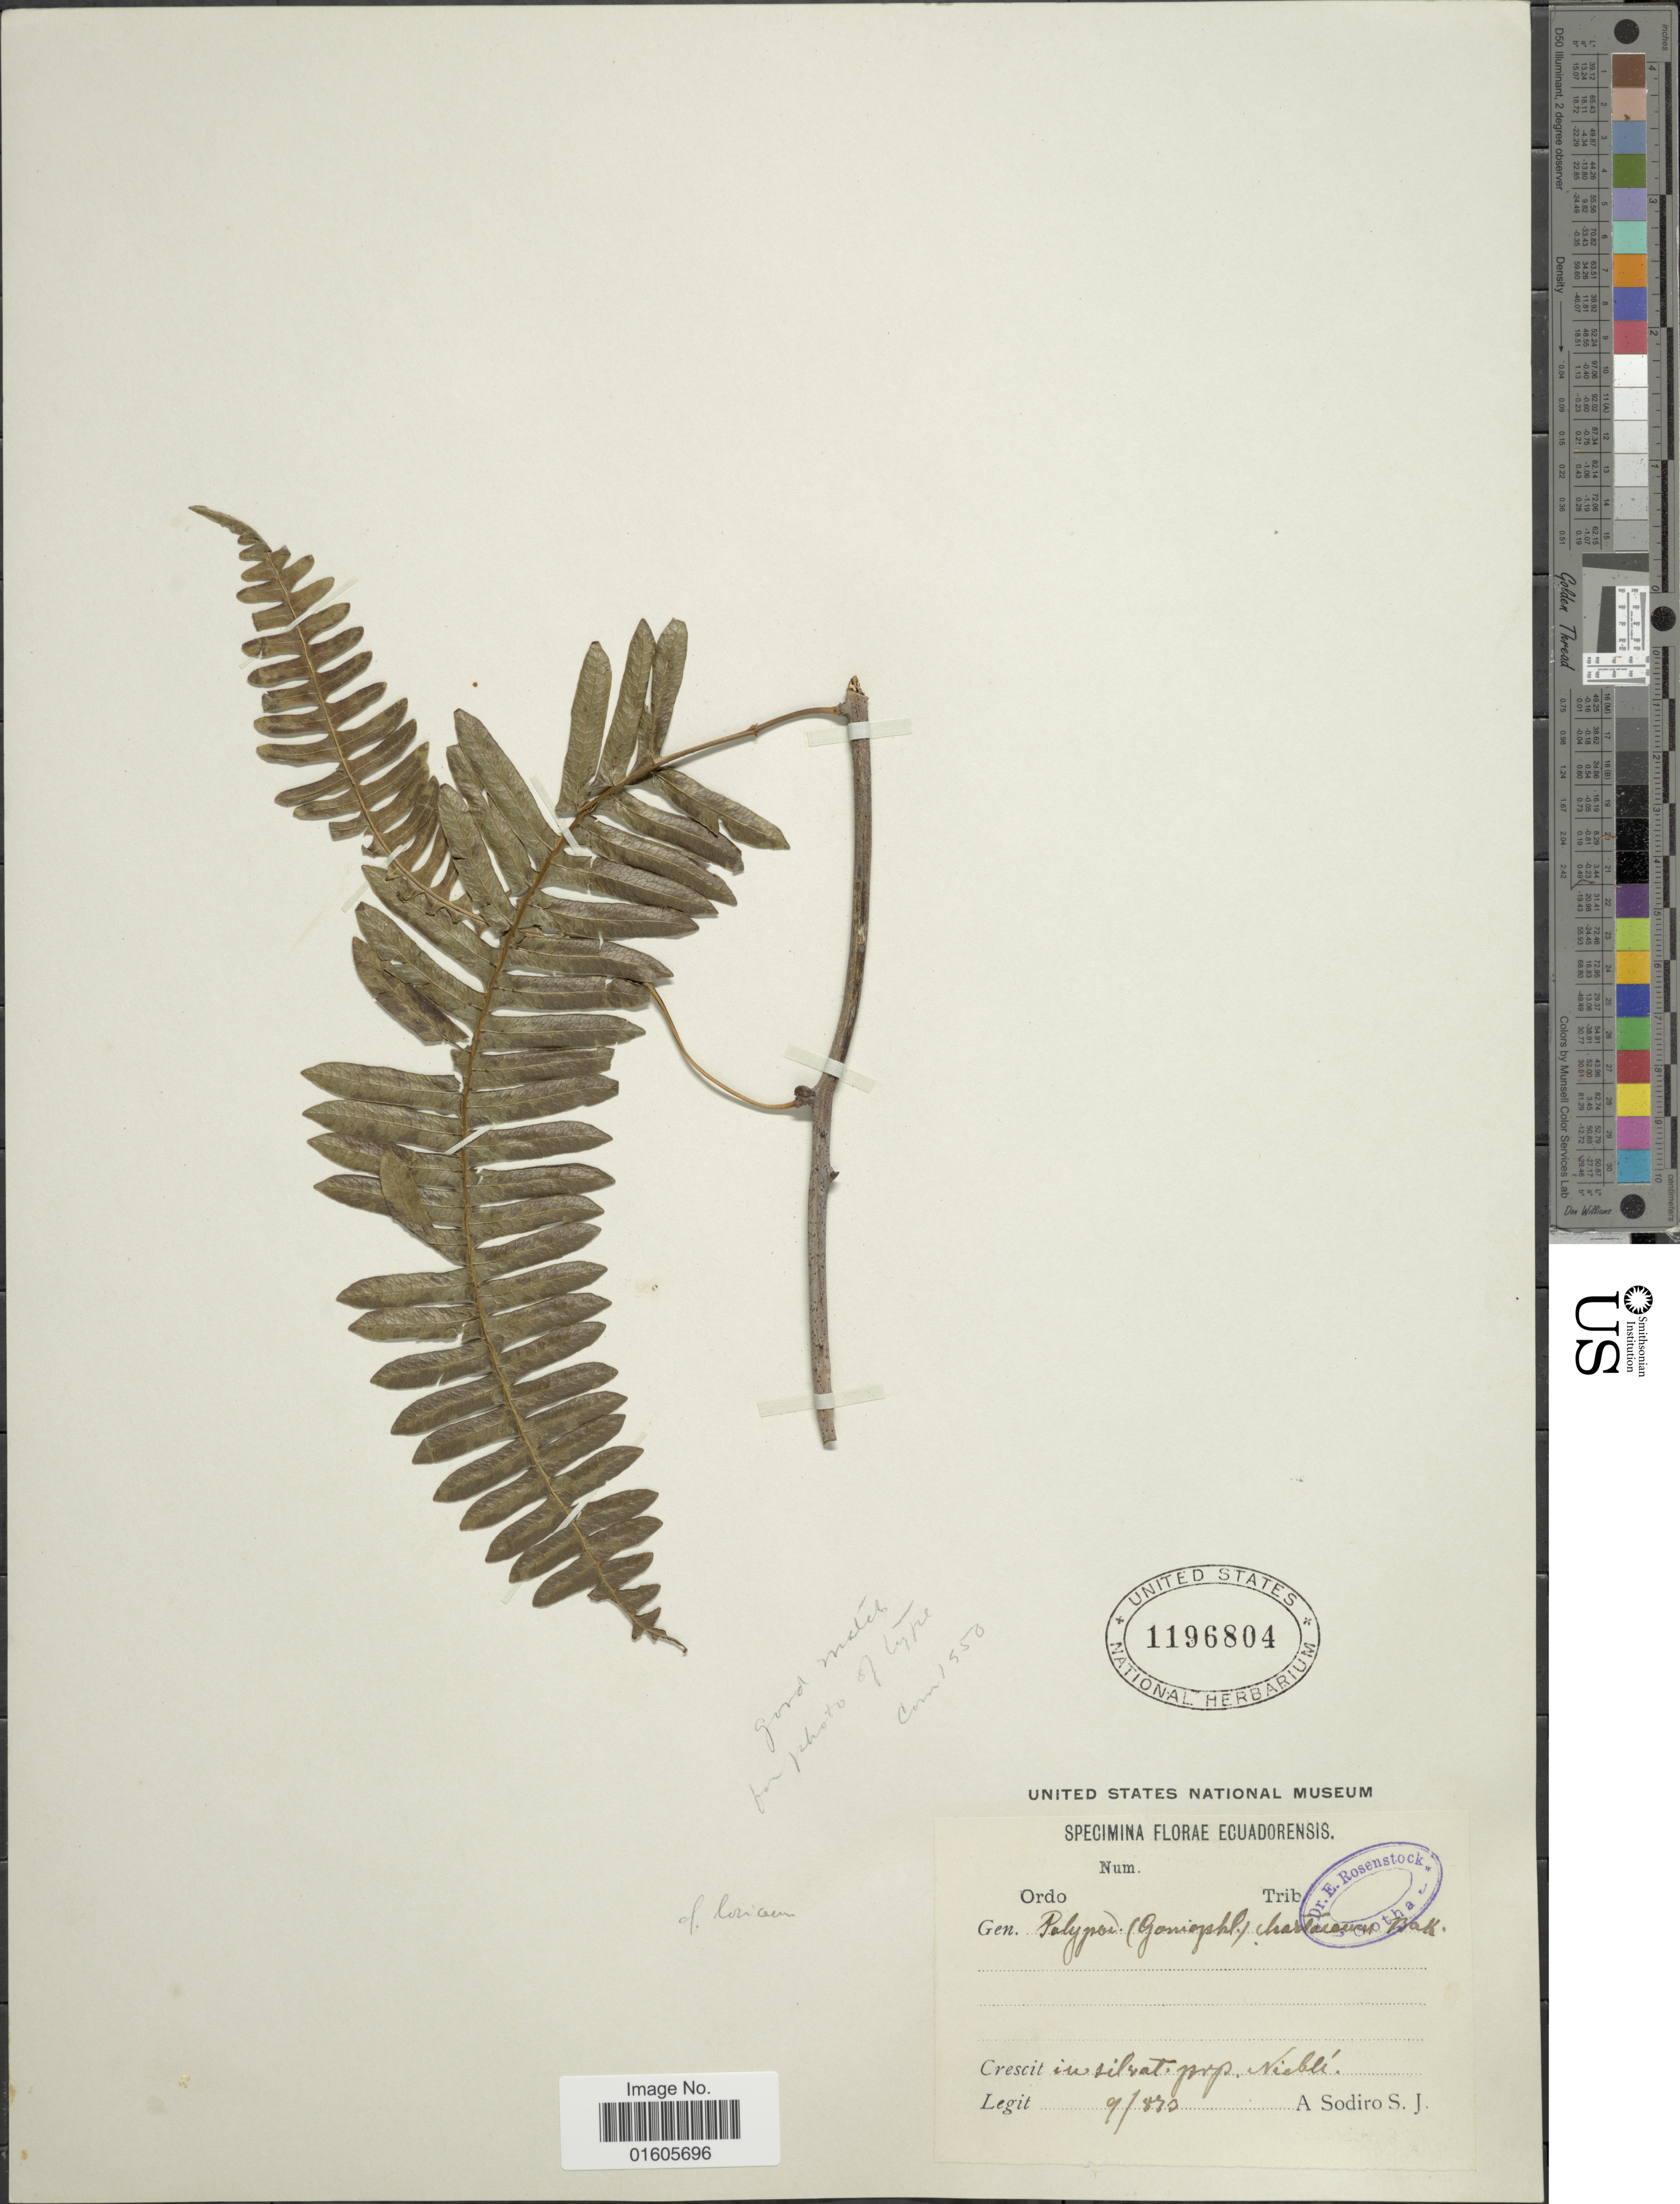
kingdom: Plantae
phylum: Tracheophyta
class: Polypodiopsida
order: Polypodiales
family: Polypodiaceae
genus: Serpocaulon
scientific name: Serpocaulon loriceum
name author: (L.) A.R. Sm.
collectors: A. Sodiro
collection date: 1870-09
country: Ecuador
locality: In silvat. prop. Nieblé.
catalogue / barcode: US 1196804